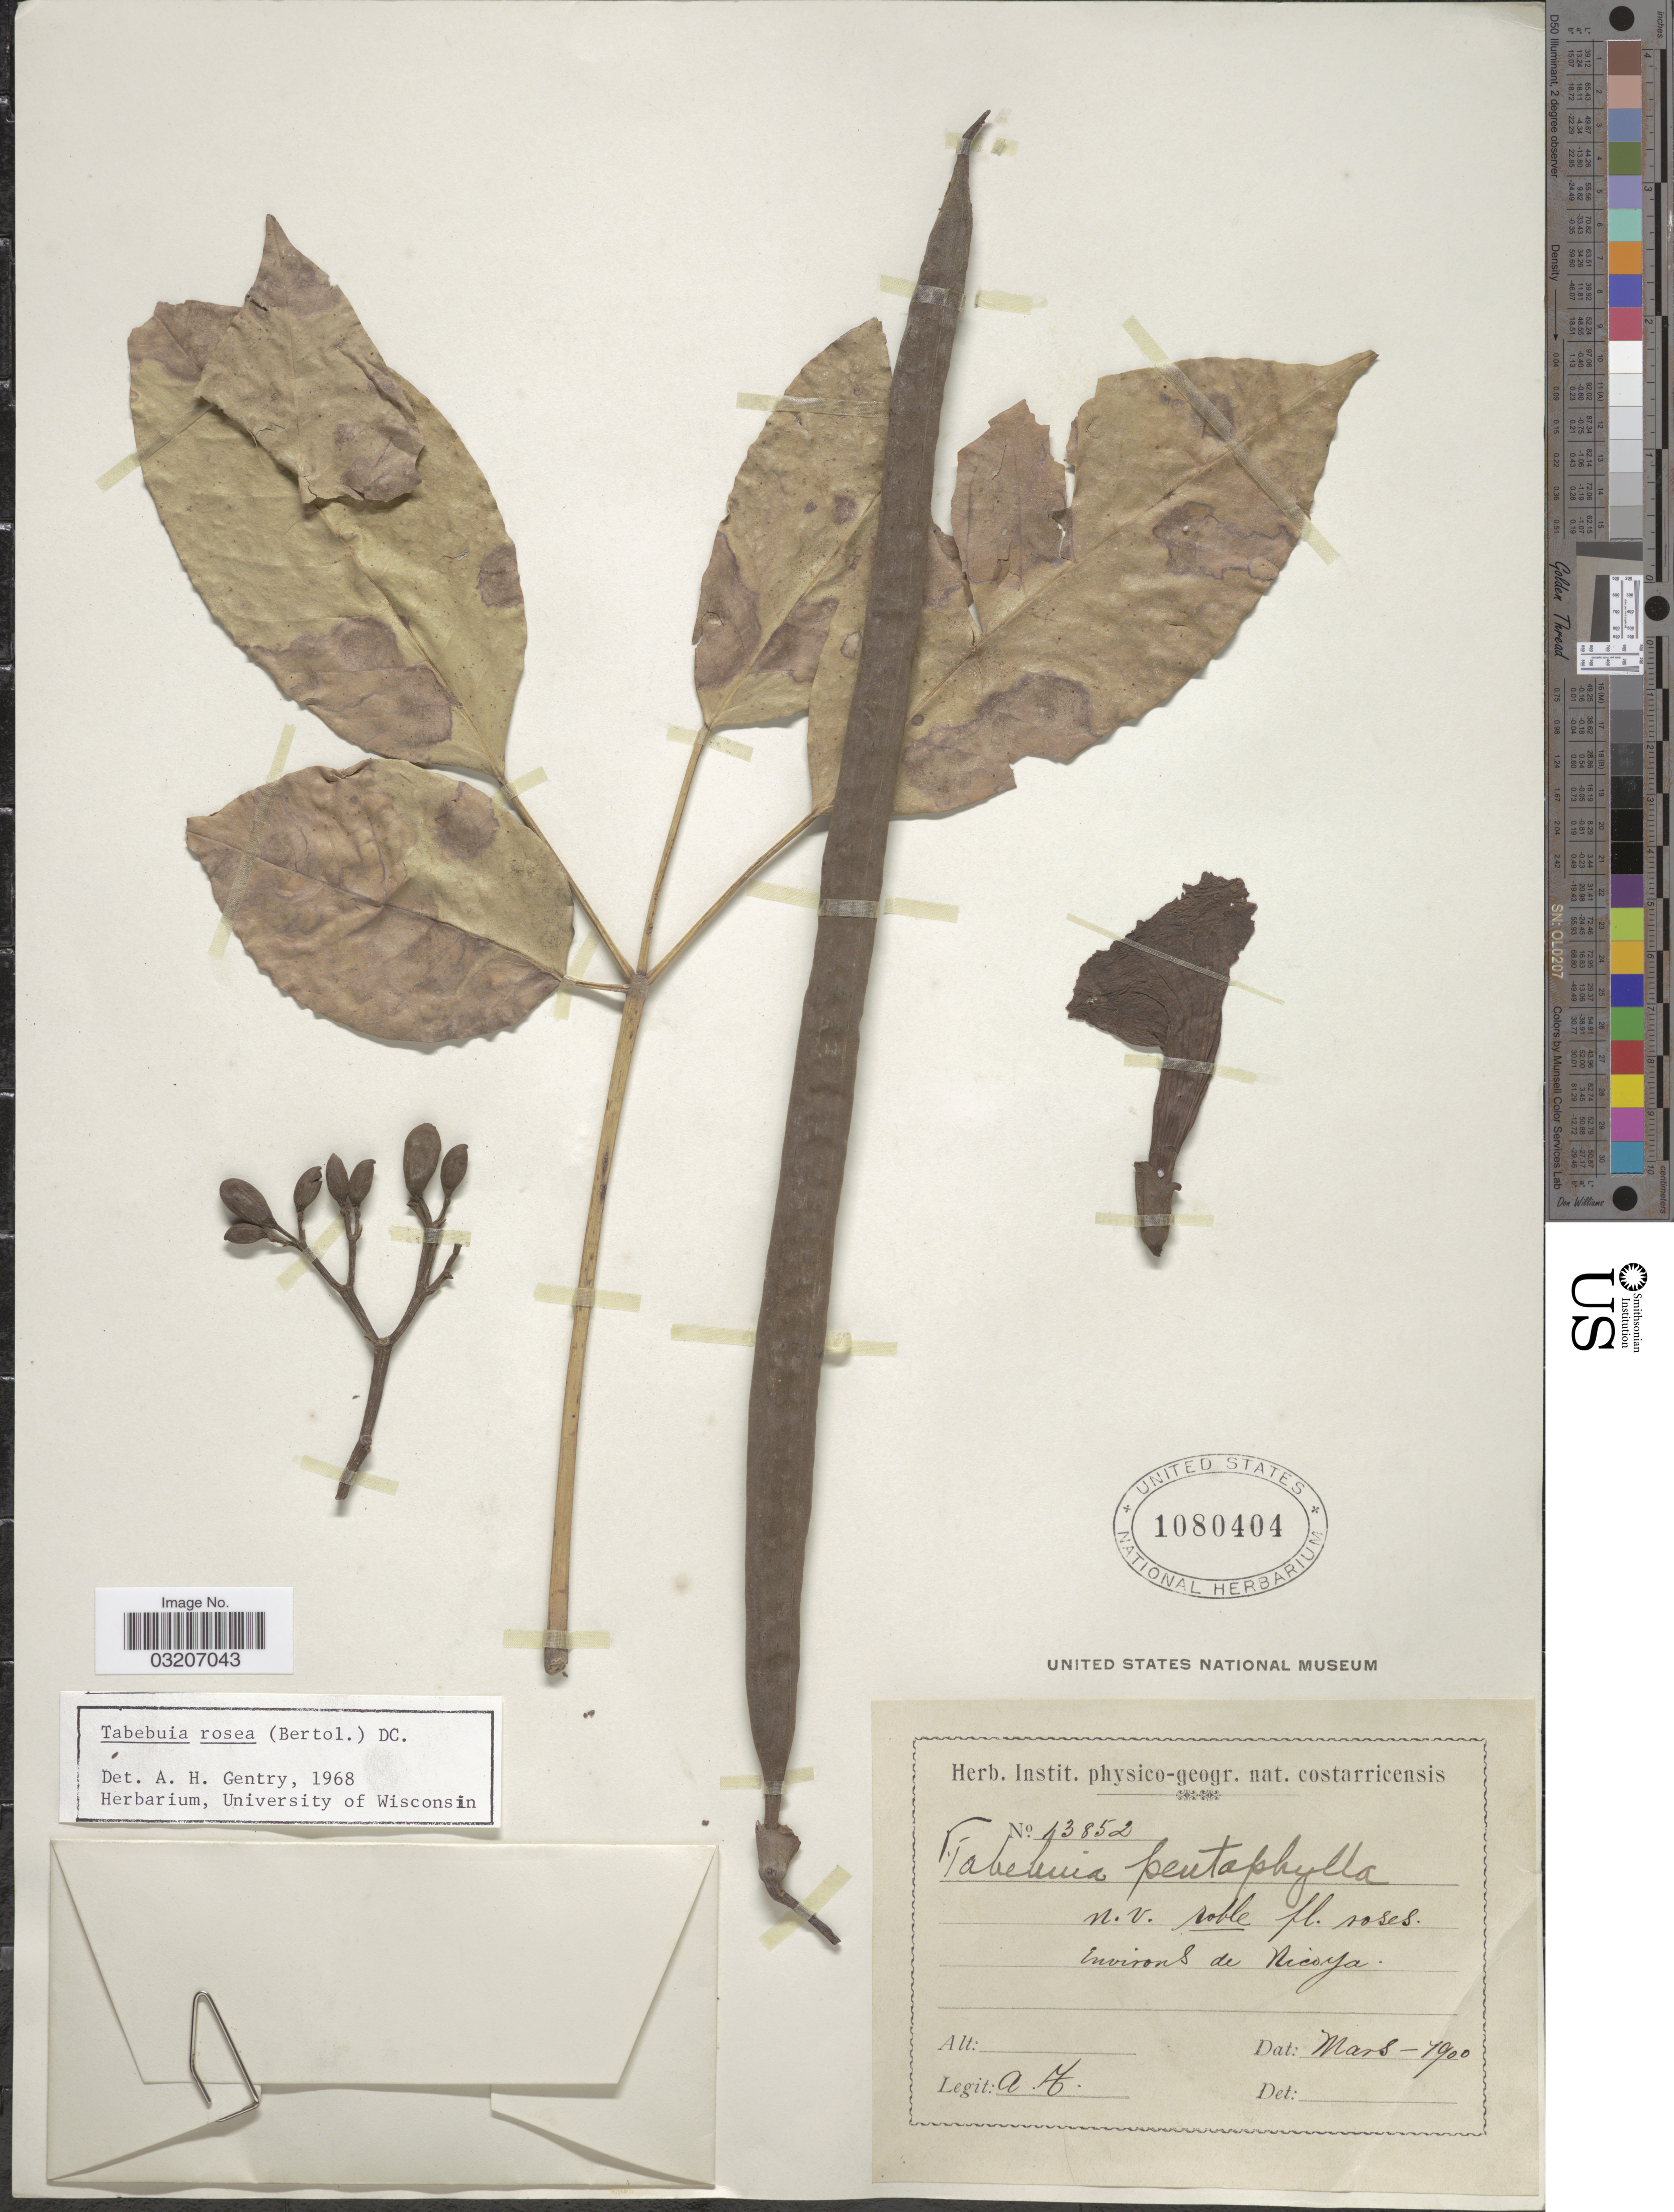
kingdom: Plantae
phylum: Tracheophyta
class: Magnoliopsida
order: Lamiales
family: Bignoniaceae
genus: Tabebuia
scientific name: Tabebuia rosea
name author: (Bertol.) DC.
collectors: A. T.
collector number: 13852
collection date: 1900-03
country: Costa Rica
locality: Environs de Nicoya.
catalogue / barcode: US 1080404